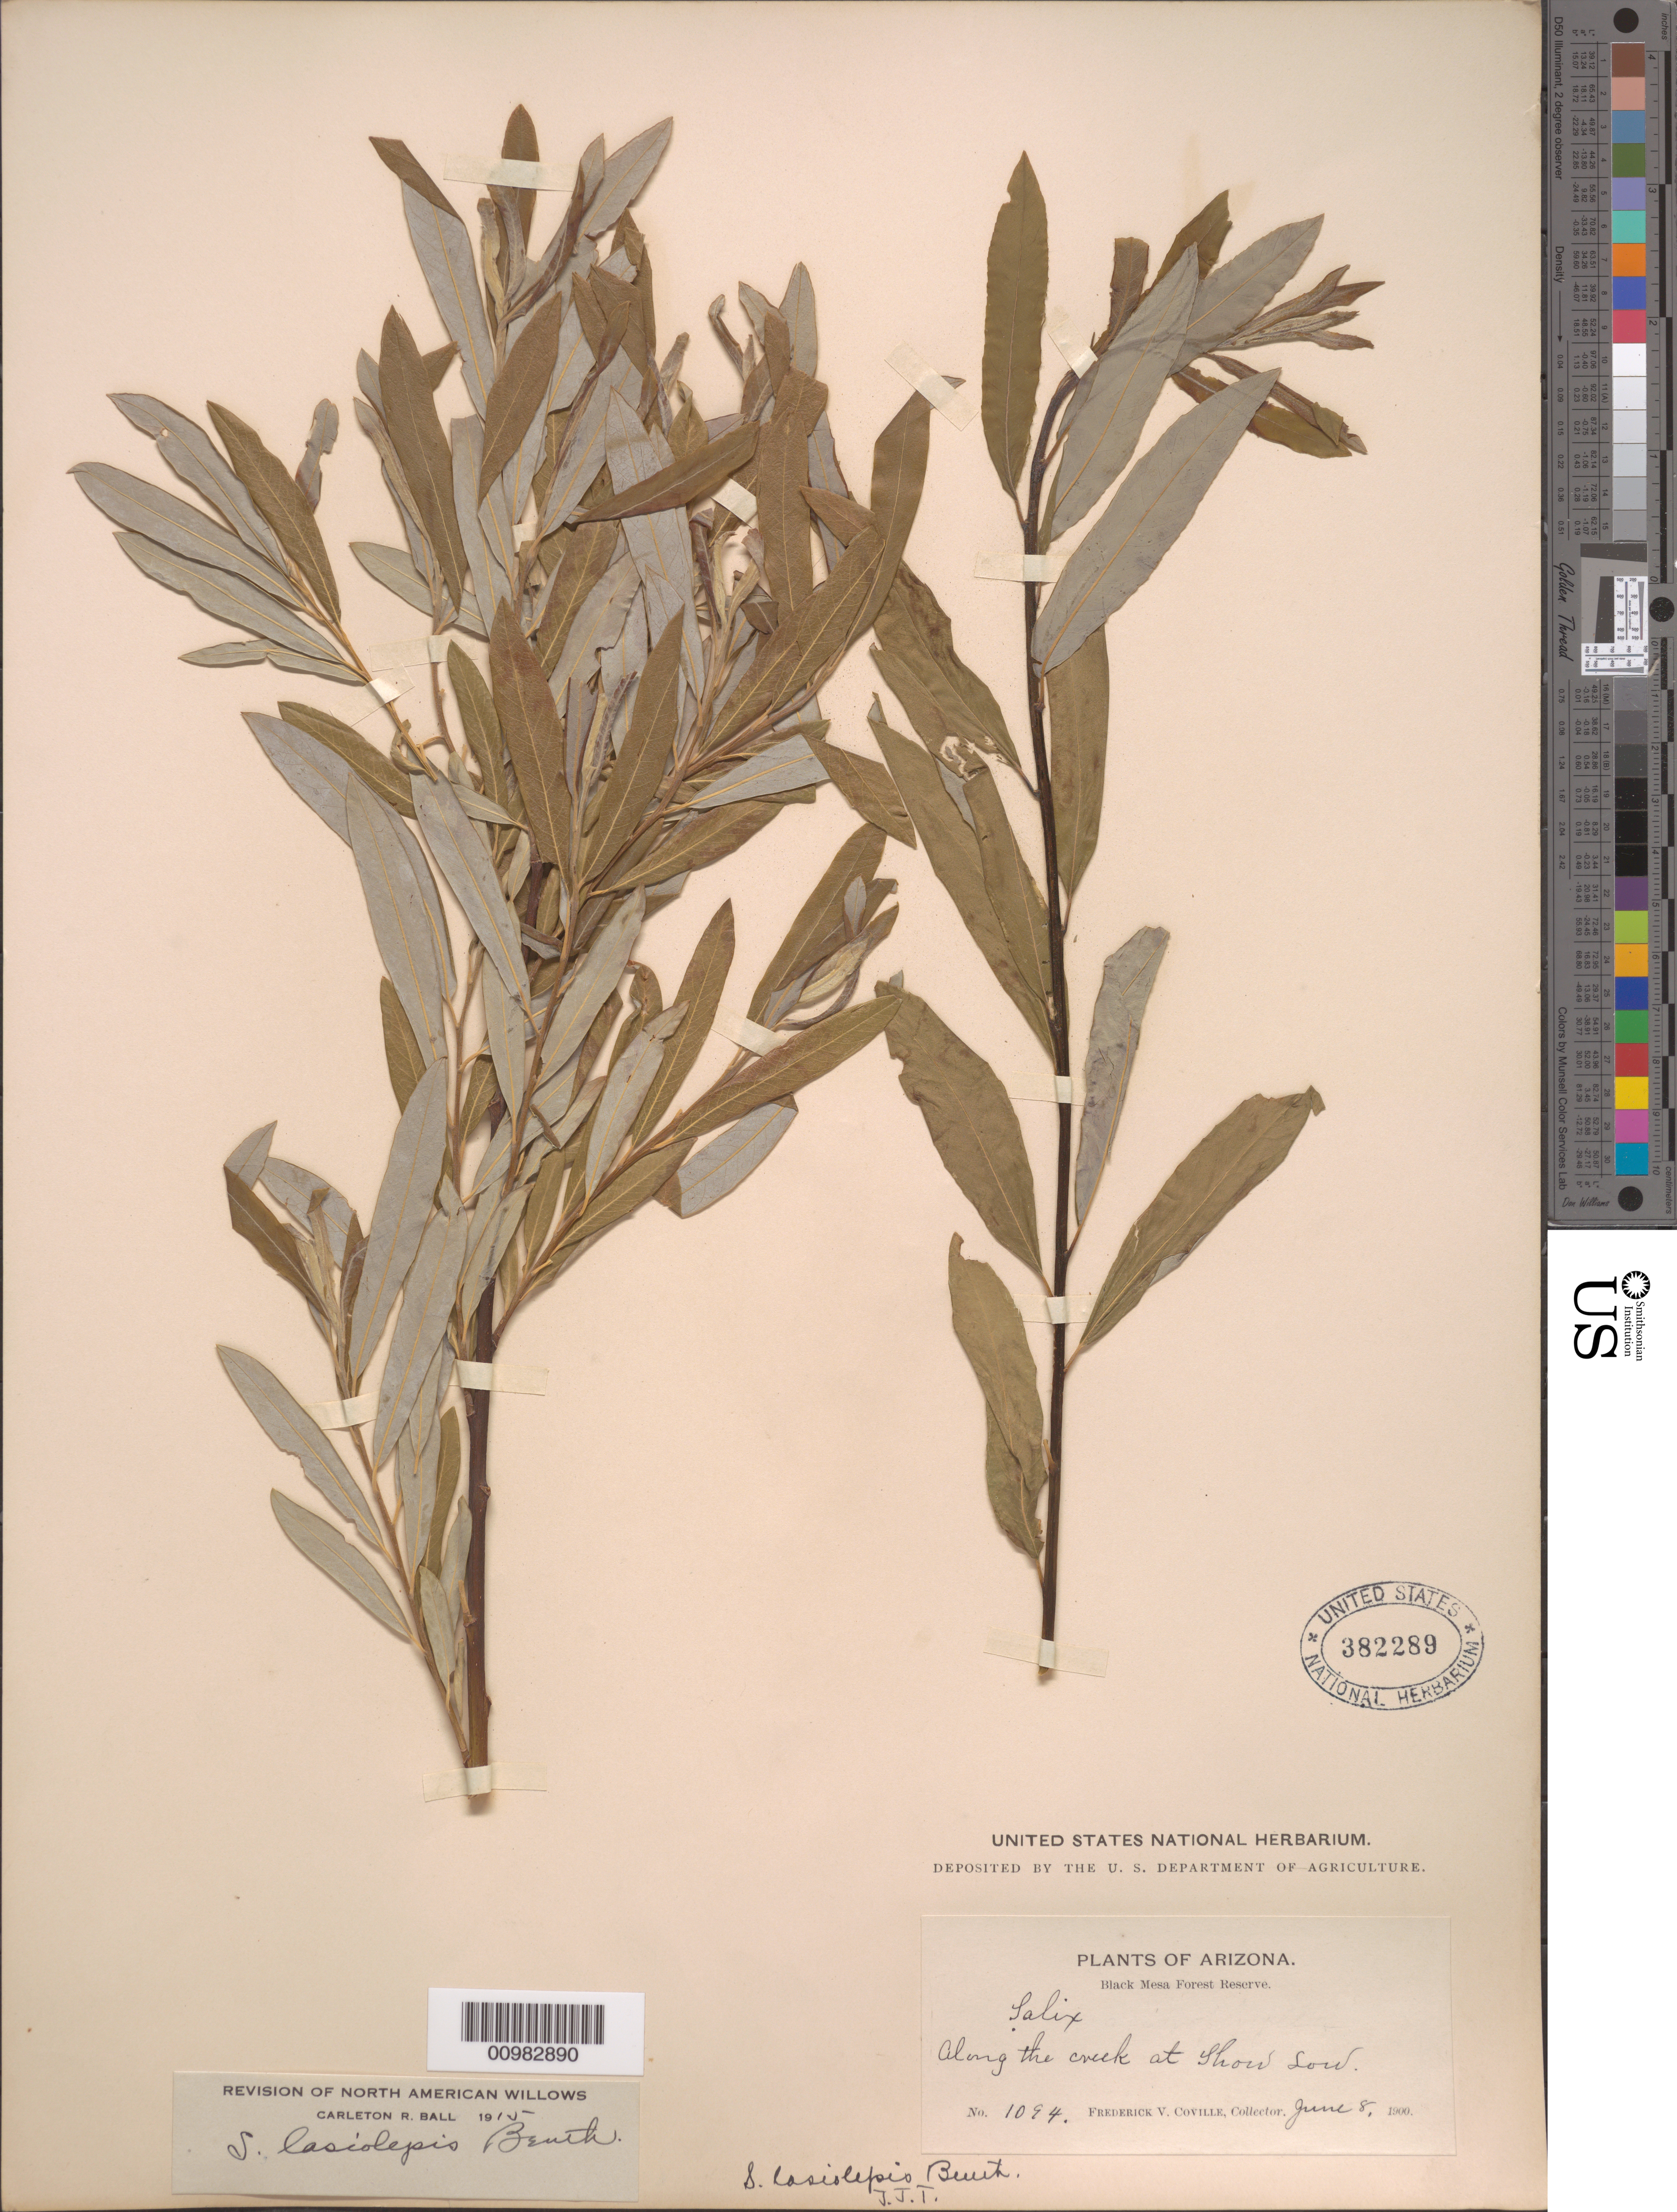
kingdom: Plantae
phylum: Tracheophyta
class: Magnoliopsida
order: Malpighiales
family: Salicaceae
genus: Salix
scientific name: Salix lasiolepis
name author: Benth.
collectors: F. V. Coville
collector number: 1094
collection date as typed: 08 Jun 1900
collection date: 1900-06-08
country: United States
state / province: Arizona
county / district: Navajo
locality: Along the creek at Show Low.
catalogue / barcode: US 382289